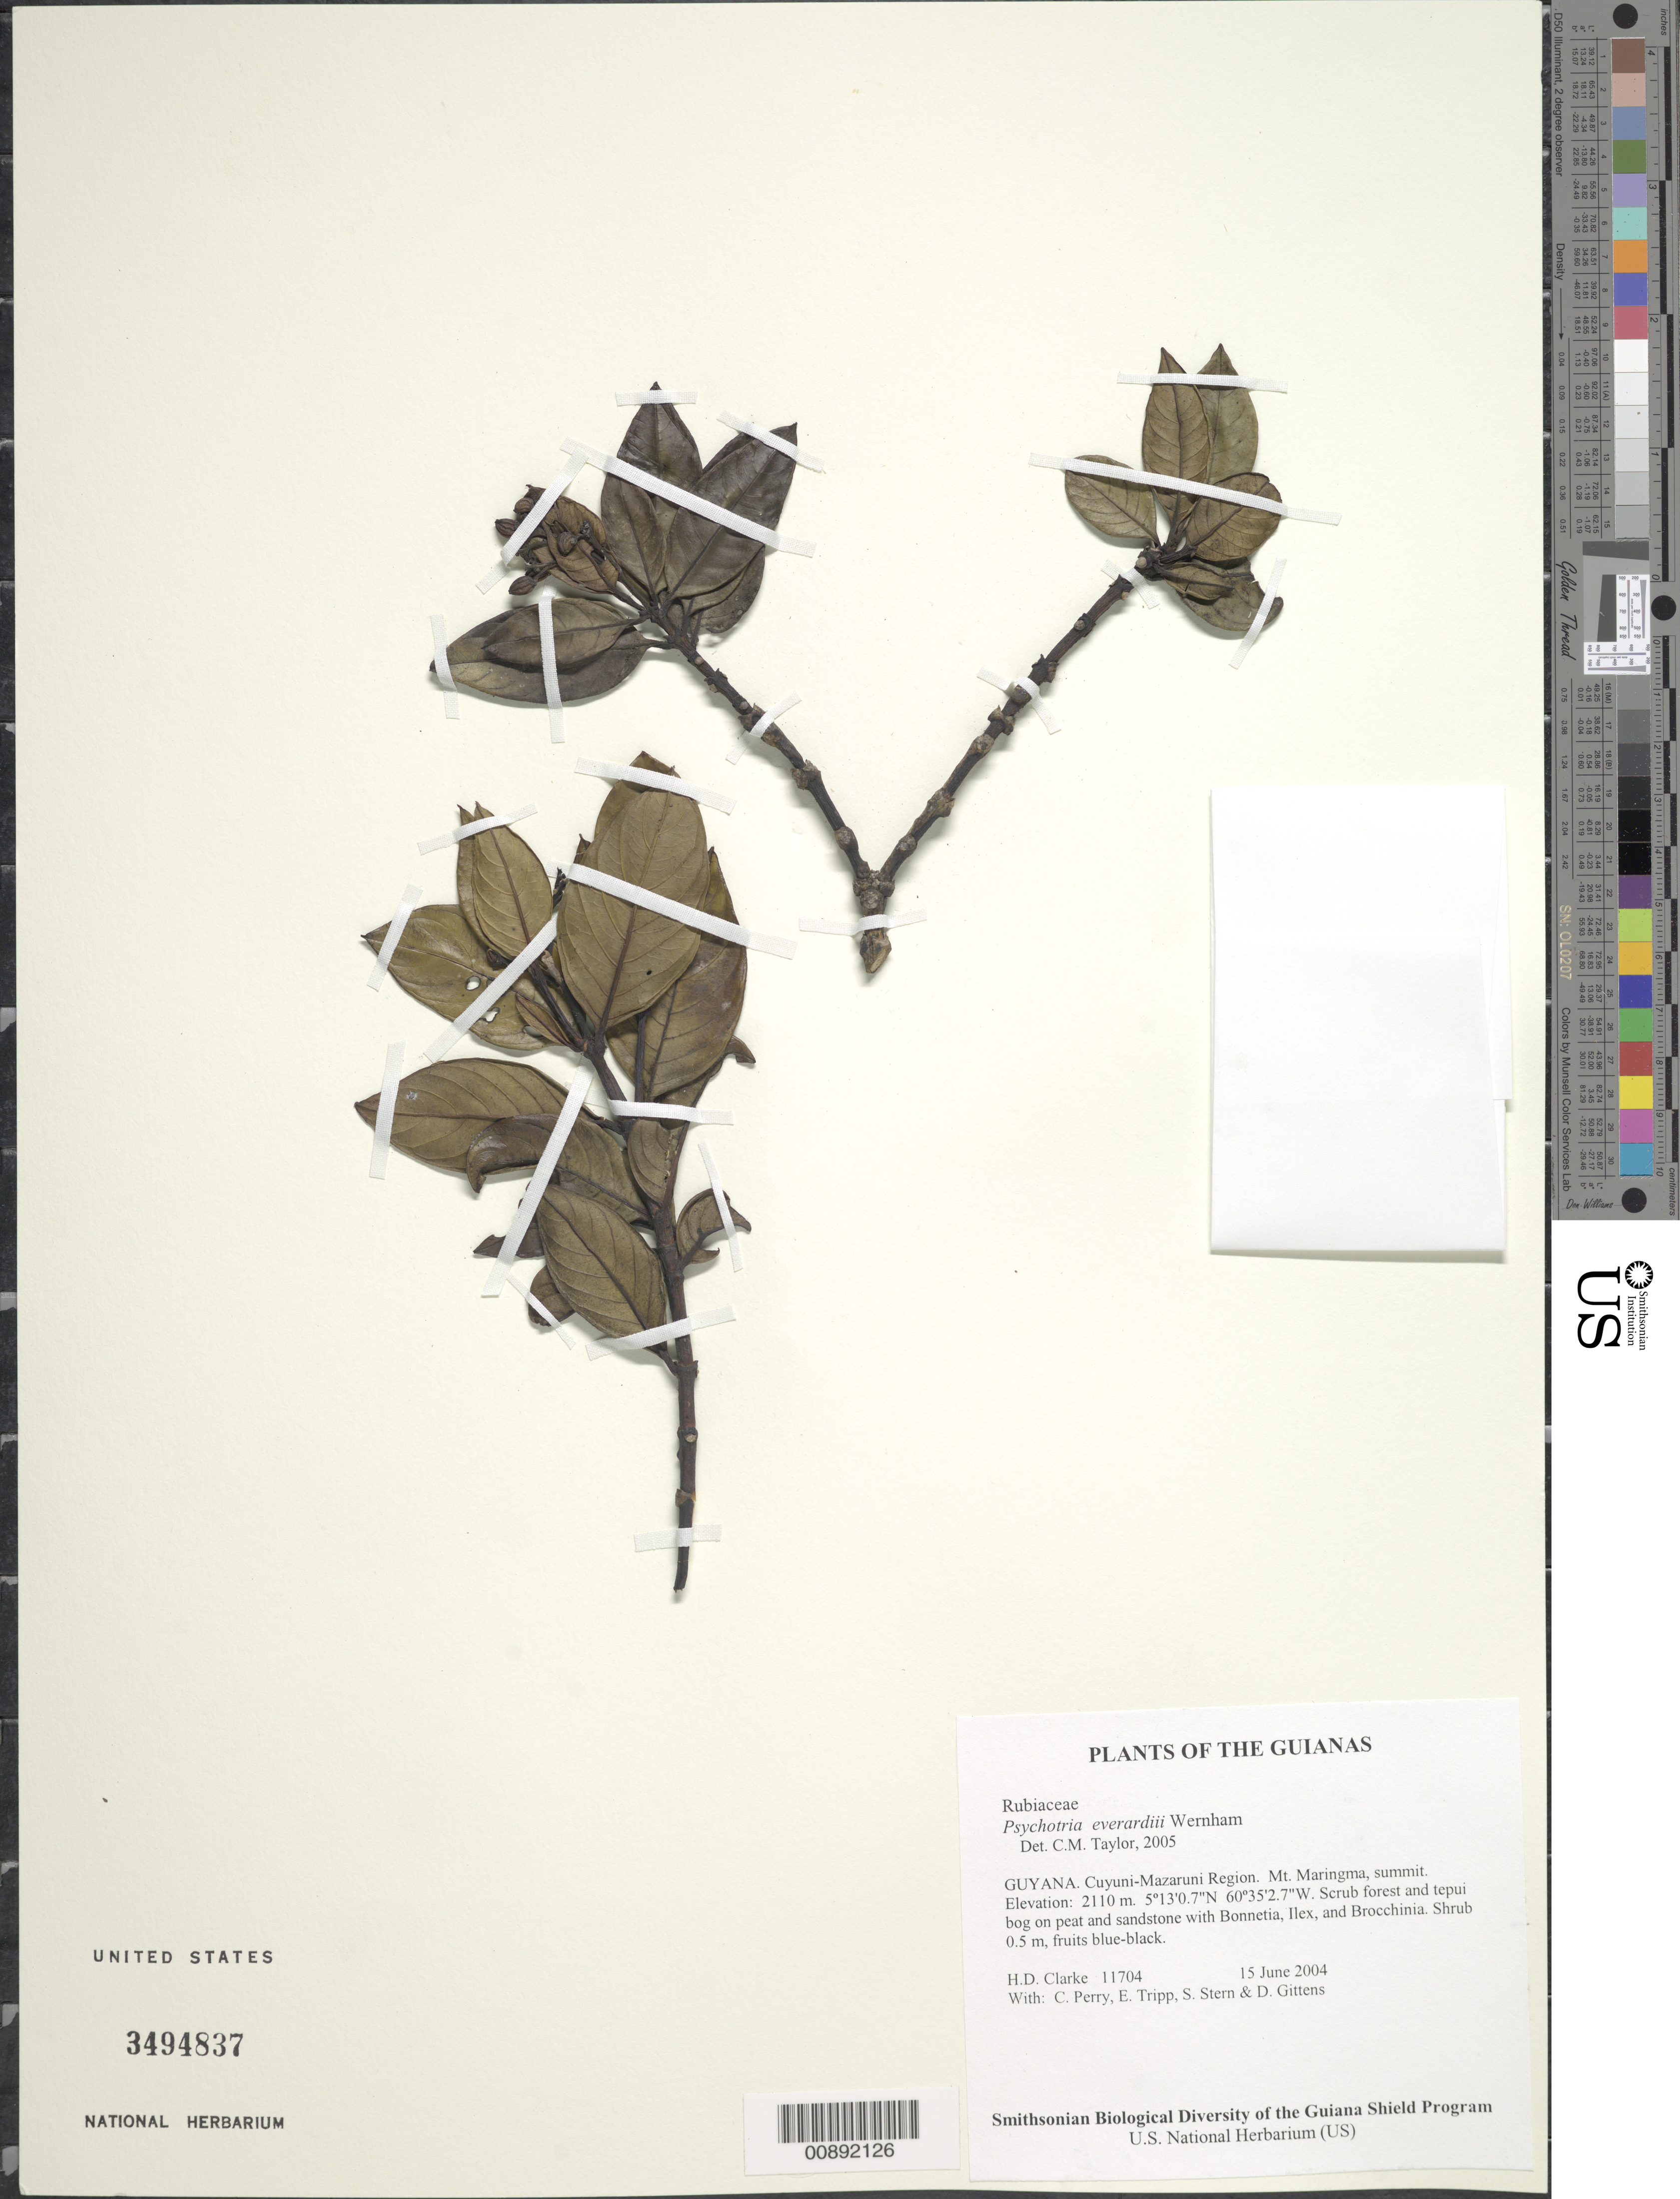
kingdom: Plantae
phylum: Tracheophyta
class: Magnoliopsida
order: Gentianales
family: Rubiaceae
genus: Palicourea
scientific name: Palicourea everardii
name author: (Wernham) Delprete & J.H. Kirkbr.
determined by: Kirkbride, J. H., Jr.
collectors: H. D. Clarke, C. Perry, E. Tripp, S. R. Stern & D. Gittens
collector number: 11704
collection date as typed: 15 June 2004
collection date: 2004-06-15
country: Guyana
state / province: Cuyuni-Mazaruni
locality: Mt. Maringma, summit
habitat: Scrub forest and tepui bog on peat and sandstone with Bonnetia, Ilex, and Brocchinia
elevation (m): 2110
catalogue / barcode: US 3494837